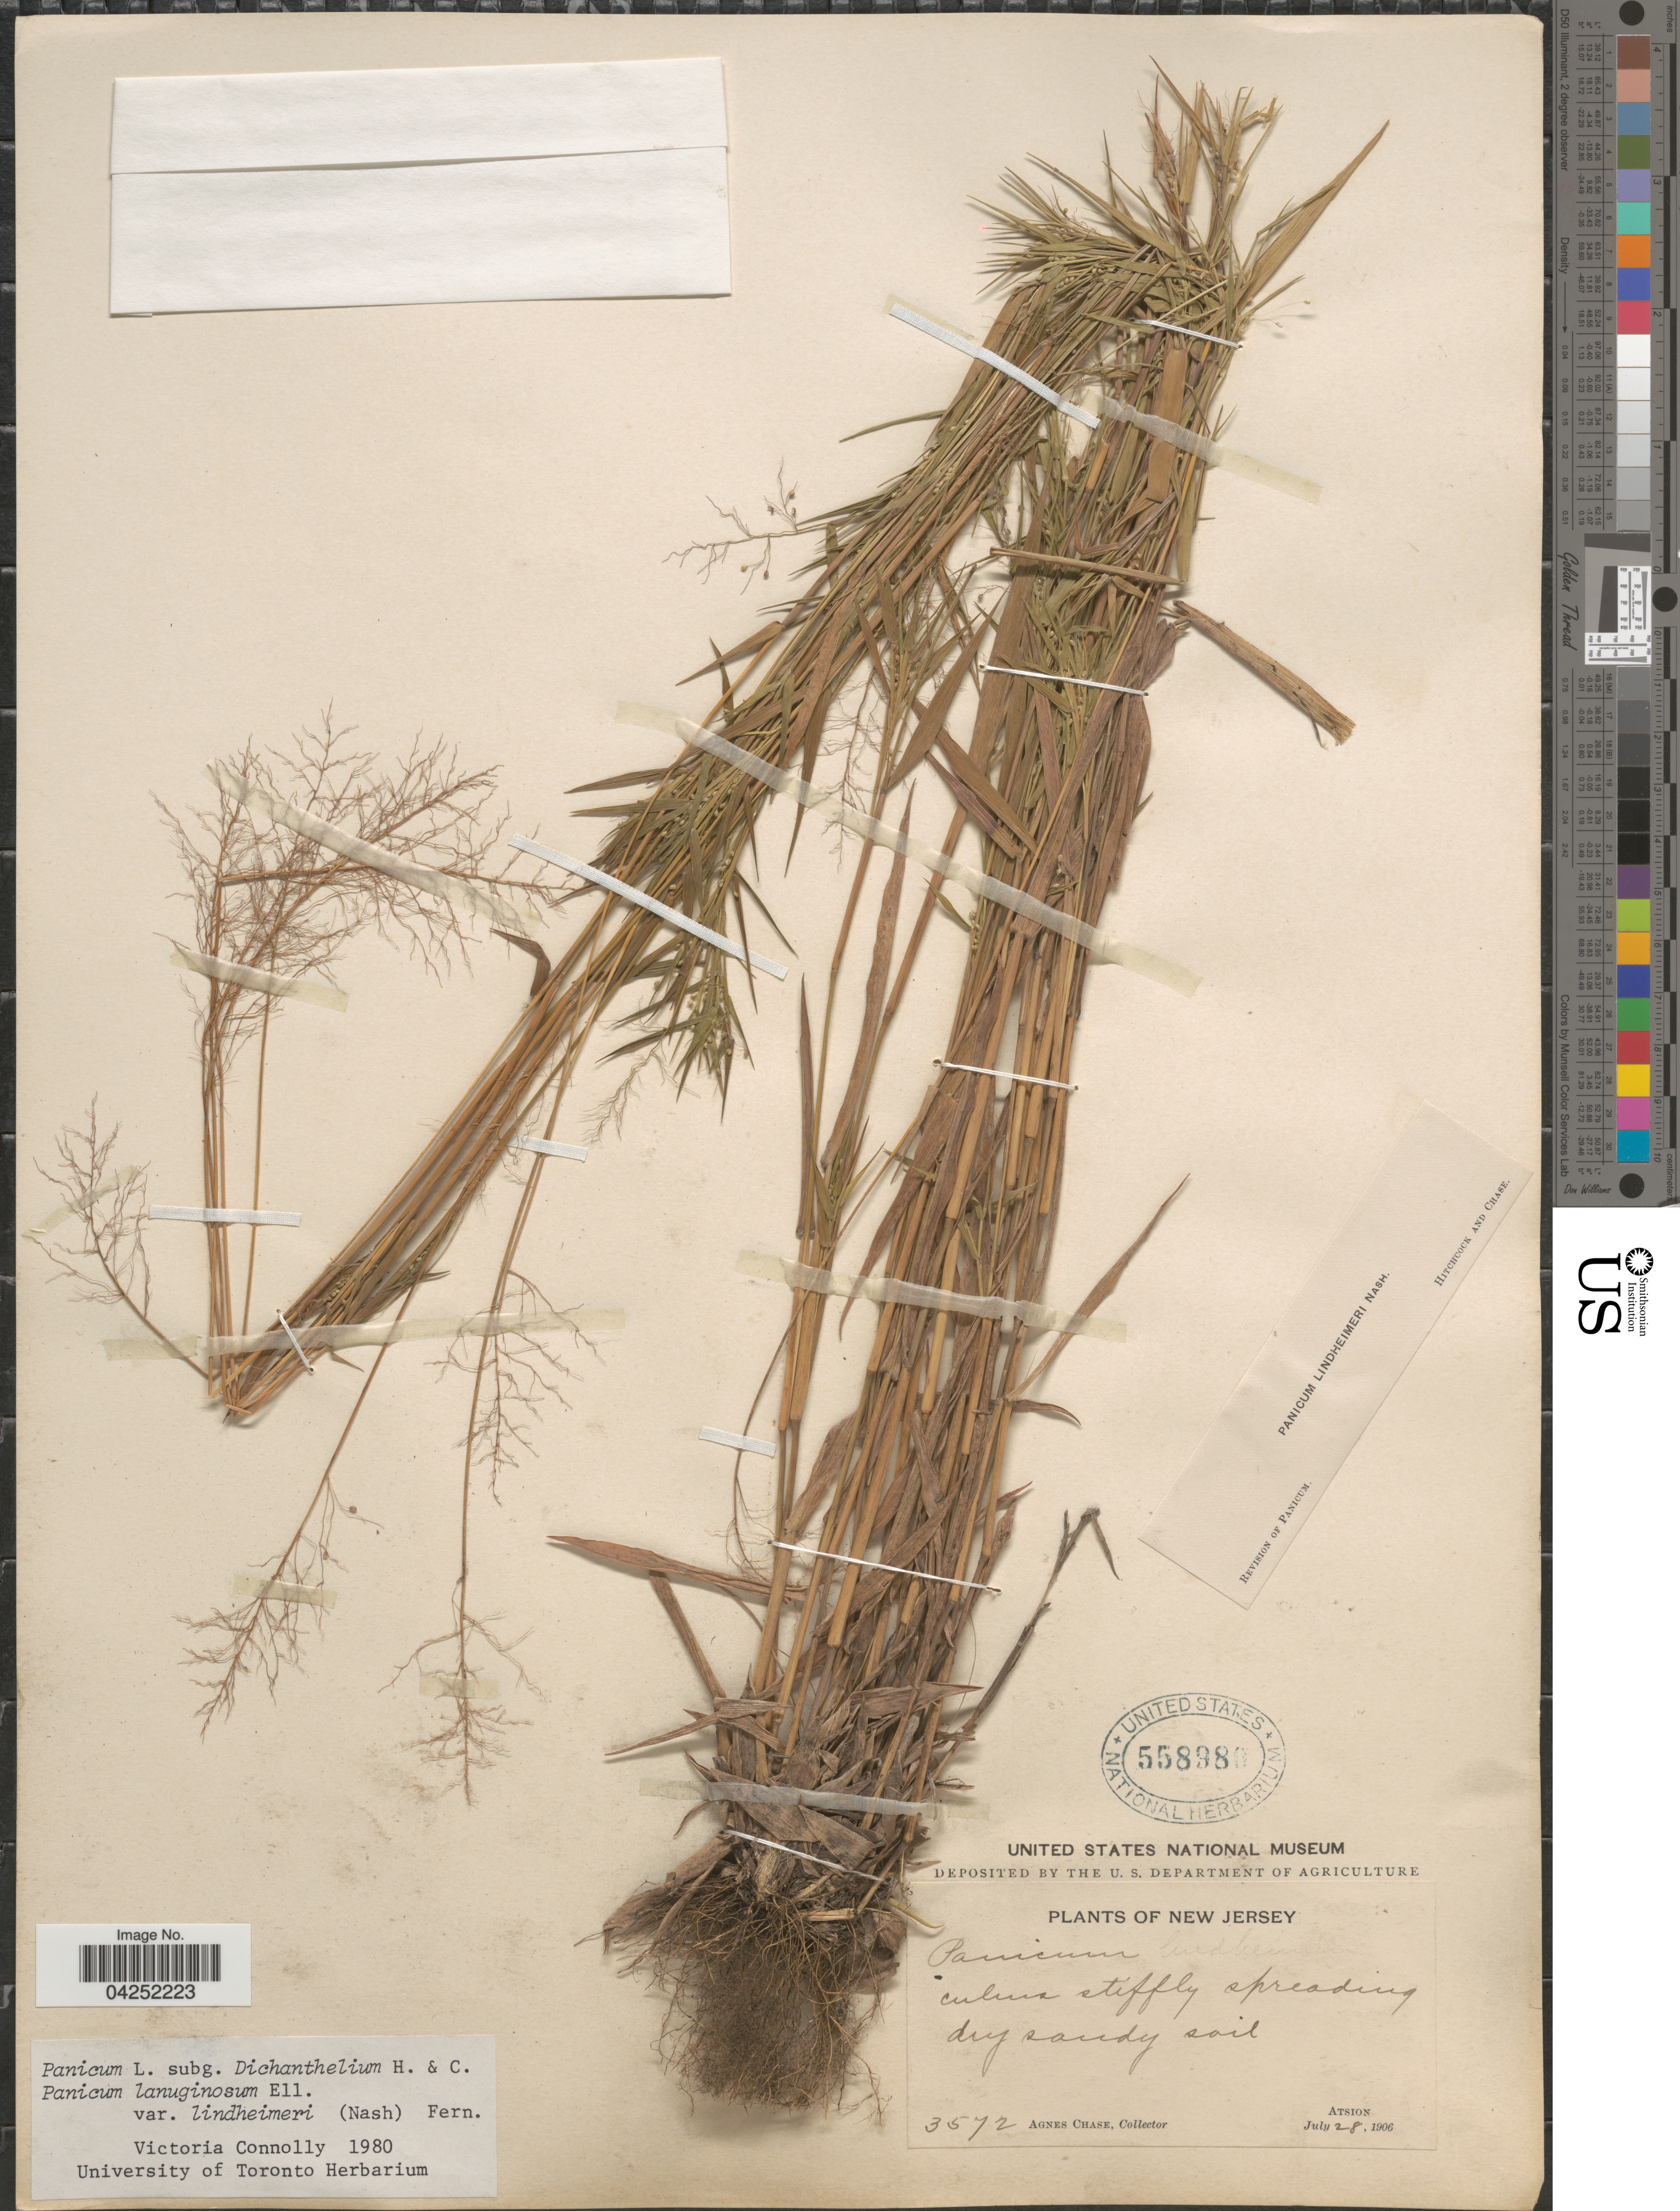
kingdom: Plantae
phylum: Tracheophyta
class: Liliopsida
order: Poales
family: Poaceae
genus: Dichanthelium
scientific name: Dichanthelium acuminatum var. lindheimeri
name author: (Nash) Gould & C.A. Clark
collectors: A. Chase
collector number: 3572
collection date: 1906-07-28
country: United States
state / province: New Jersey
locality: Dry sandy soil. Atsion.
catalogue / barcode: US 558980